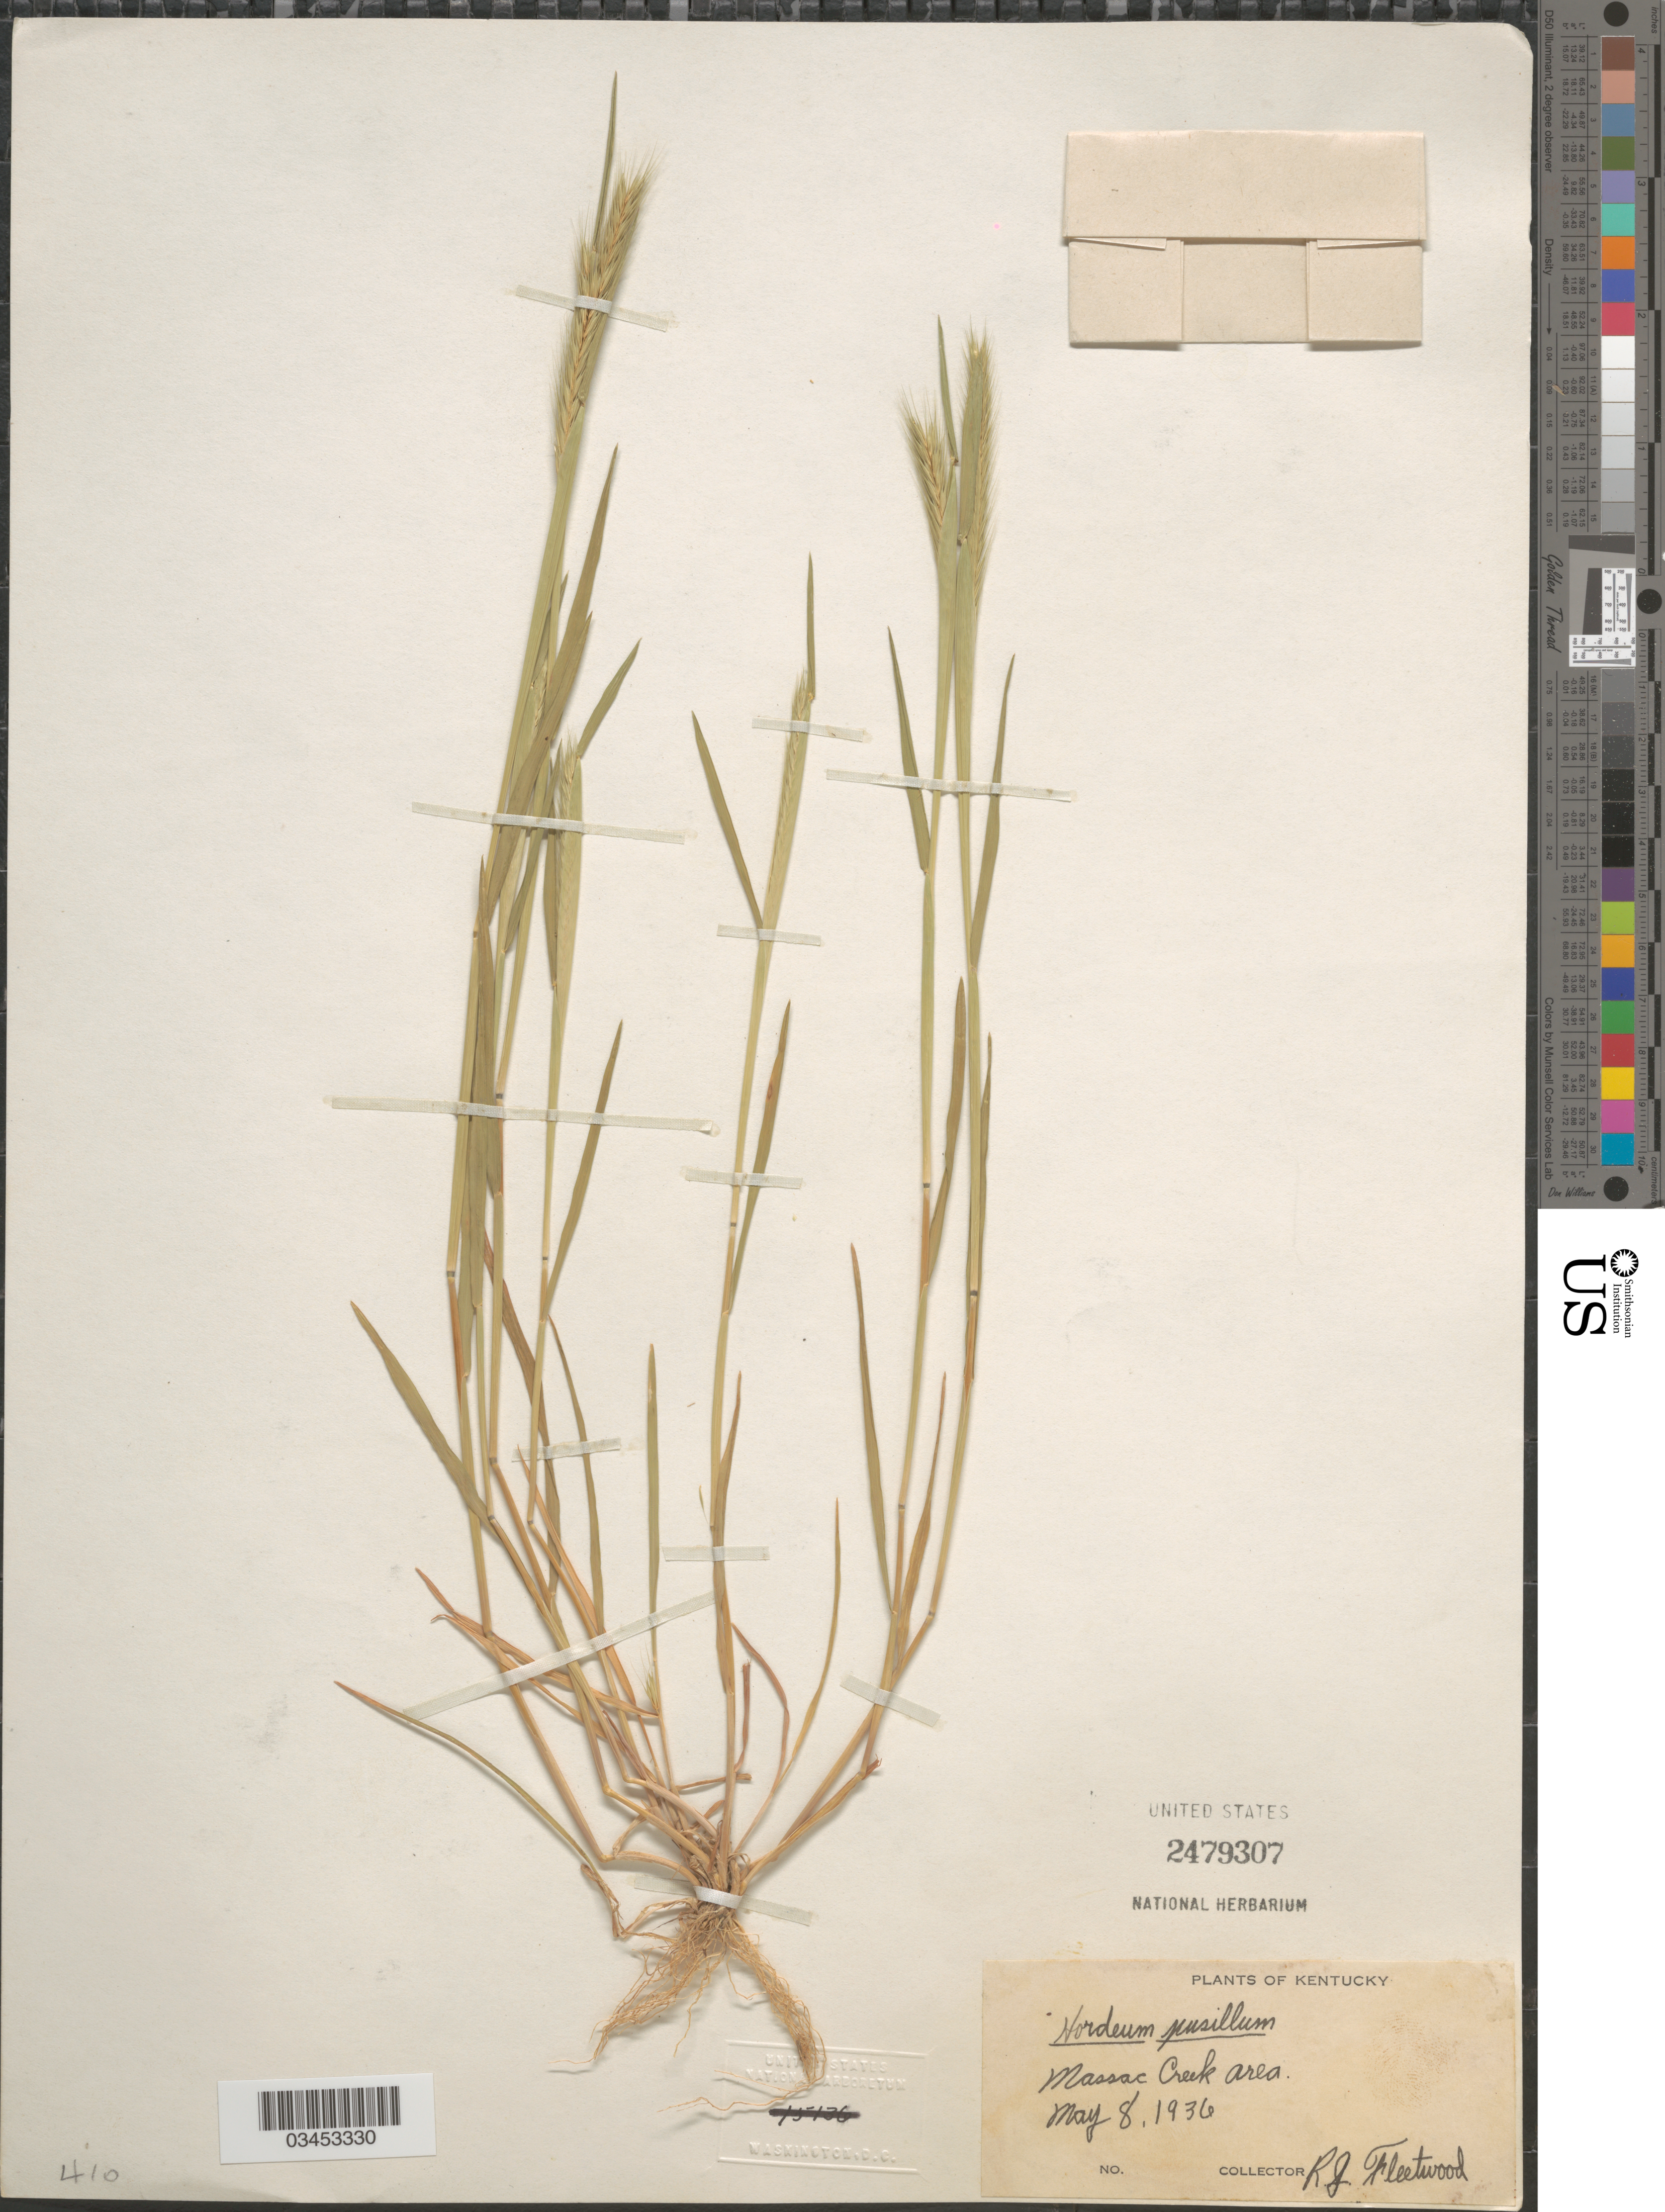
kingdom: Plantae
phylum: Tracheophyta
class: Liliopsida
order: Poales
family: Poaceae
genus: Hordeum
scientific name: Hordeum pusillum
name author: Nutt.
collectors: R. J. Fleetwood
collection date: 1936-05-08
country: United States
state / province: Kentucky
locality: Massac Creek Area.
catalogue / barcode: US 2479307